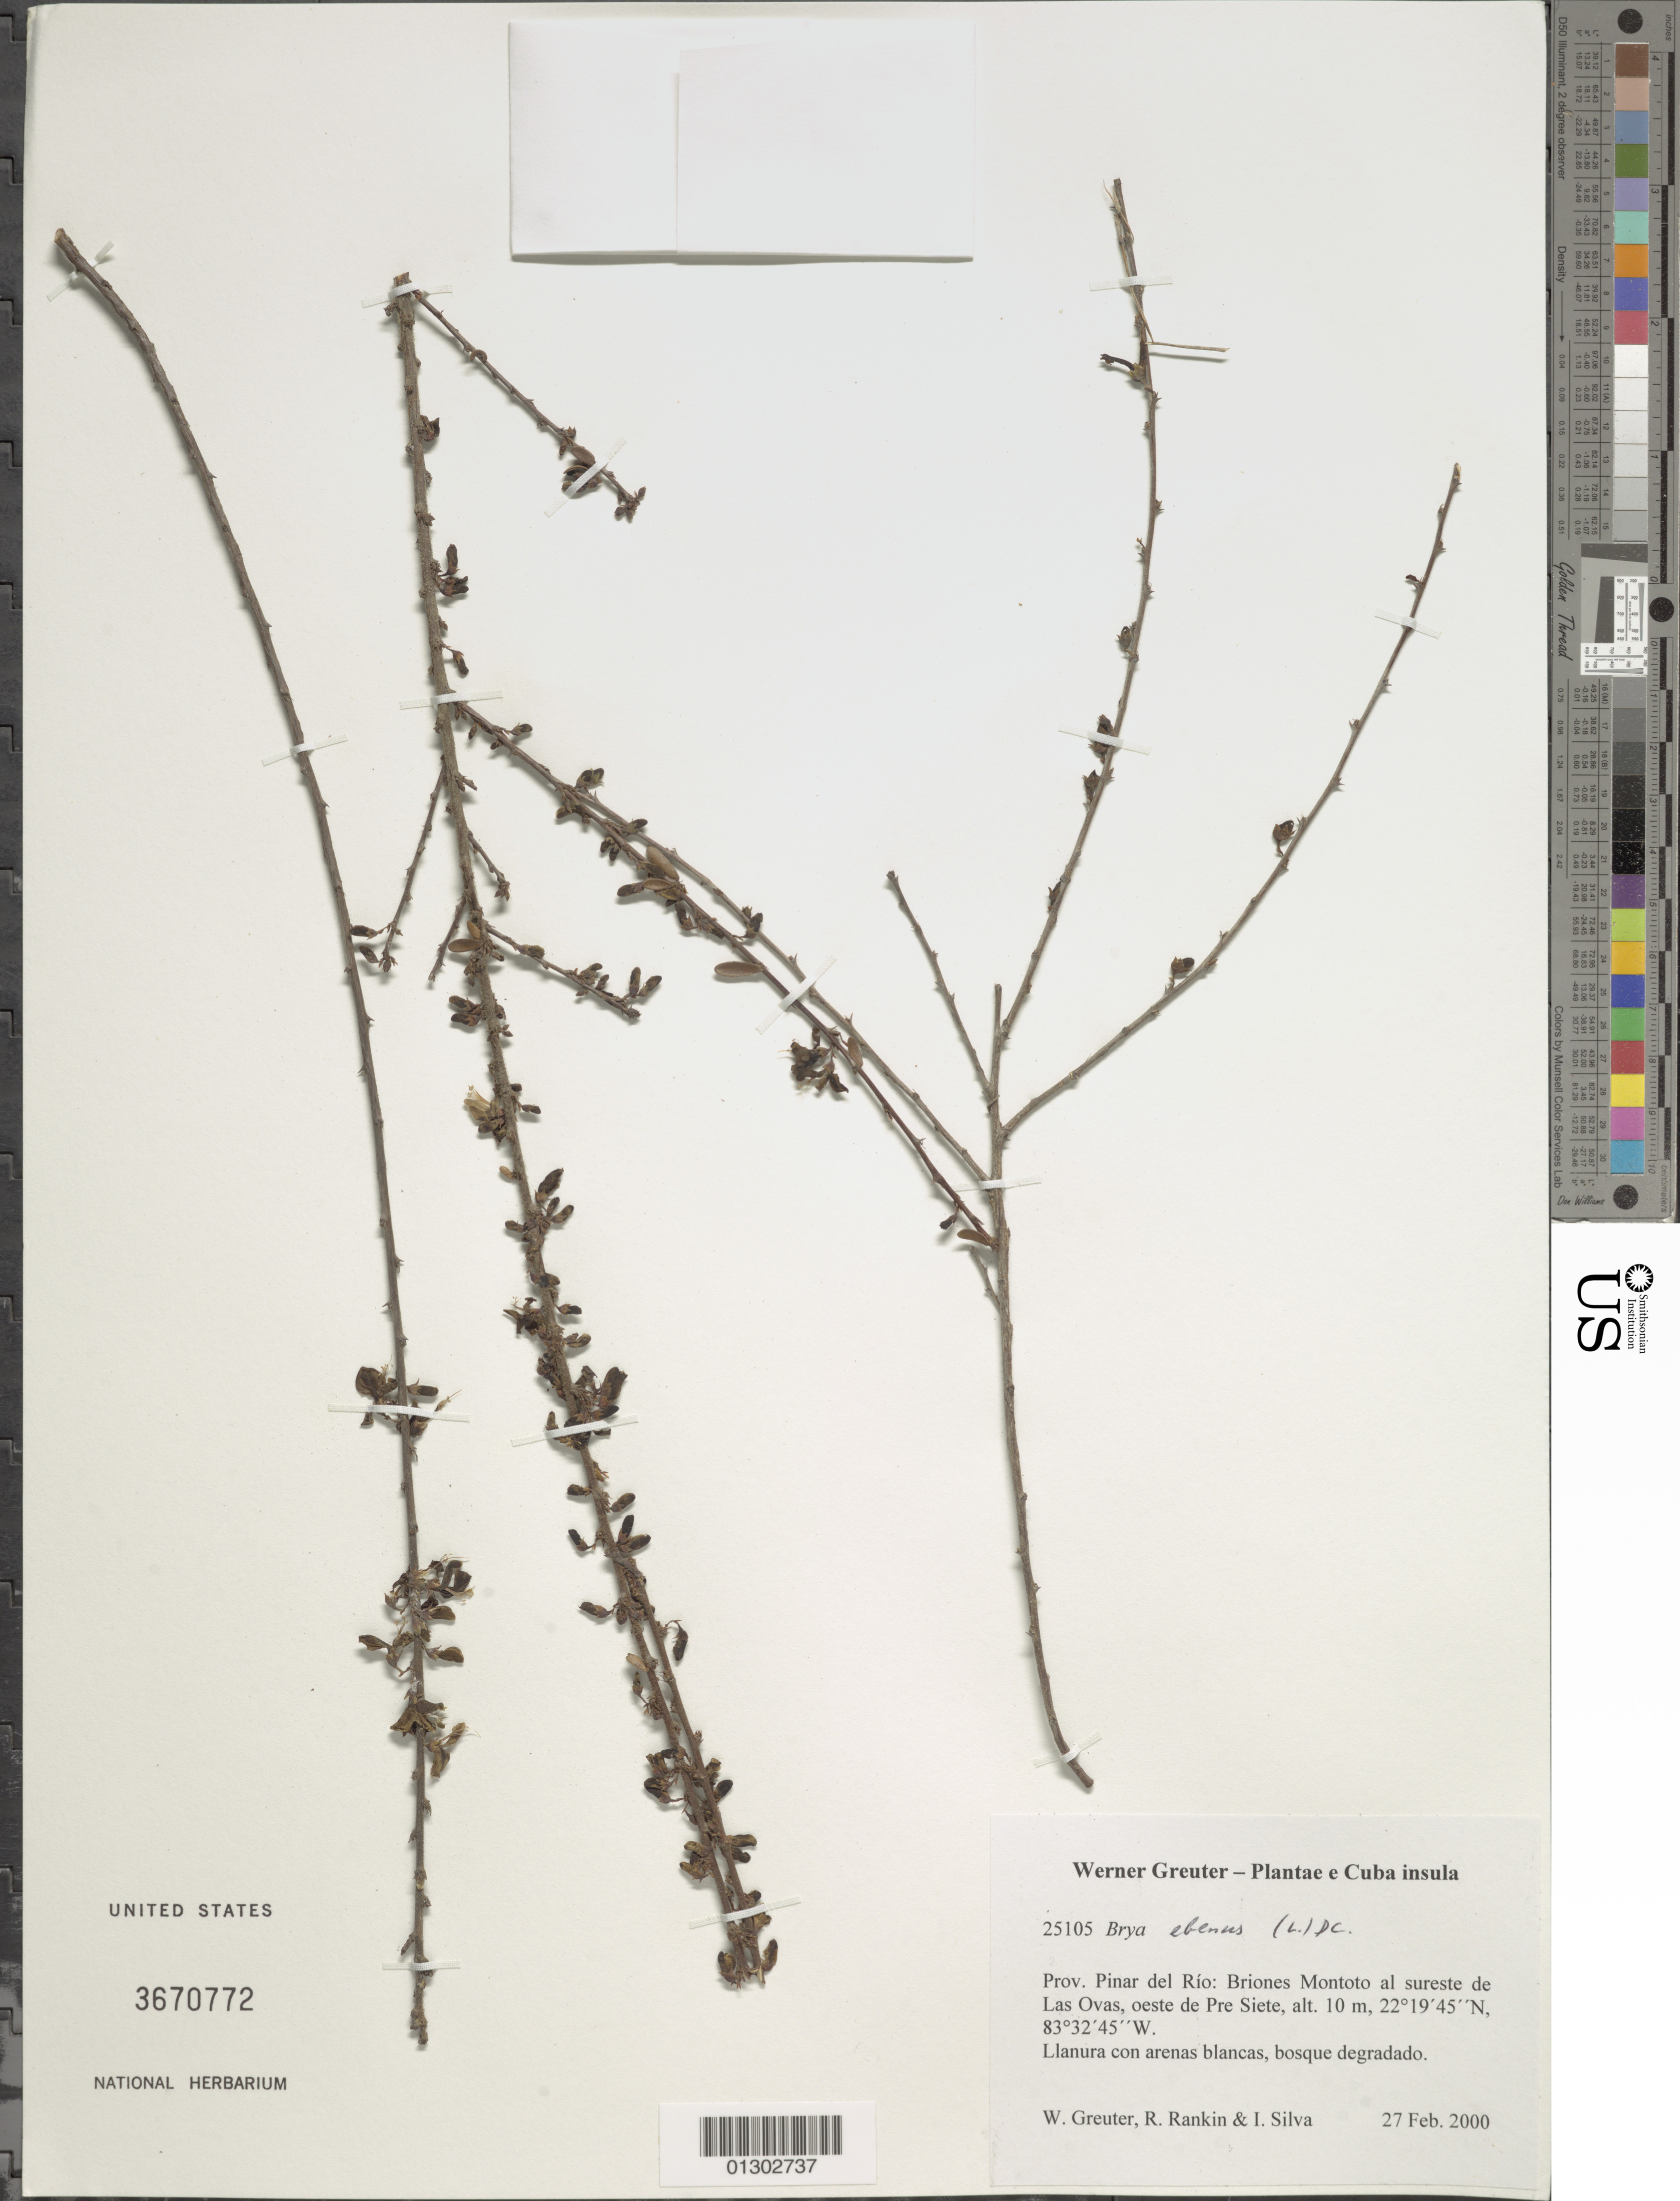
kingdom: Plantae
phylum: Tracheophyta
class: Magnoliopsida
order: Fabales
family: Fabaceae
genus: Brya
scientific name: Brya ebenus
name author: (L.) DC.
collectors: W. R. Greuter, R. Rankin Rodriguez & I. Silva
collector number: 25105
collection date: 2000-02-27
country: Cuba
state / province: Pinar del Rio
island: Cuba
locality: Briones Montoto al sureste de Las Ovas, oeste de Pre Siete.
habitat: Llanura con arenas blancas, bosque degradado.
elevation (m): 10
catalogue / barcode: US 3670772